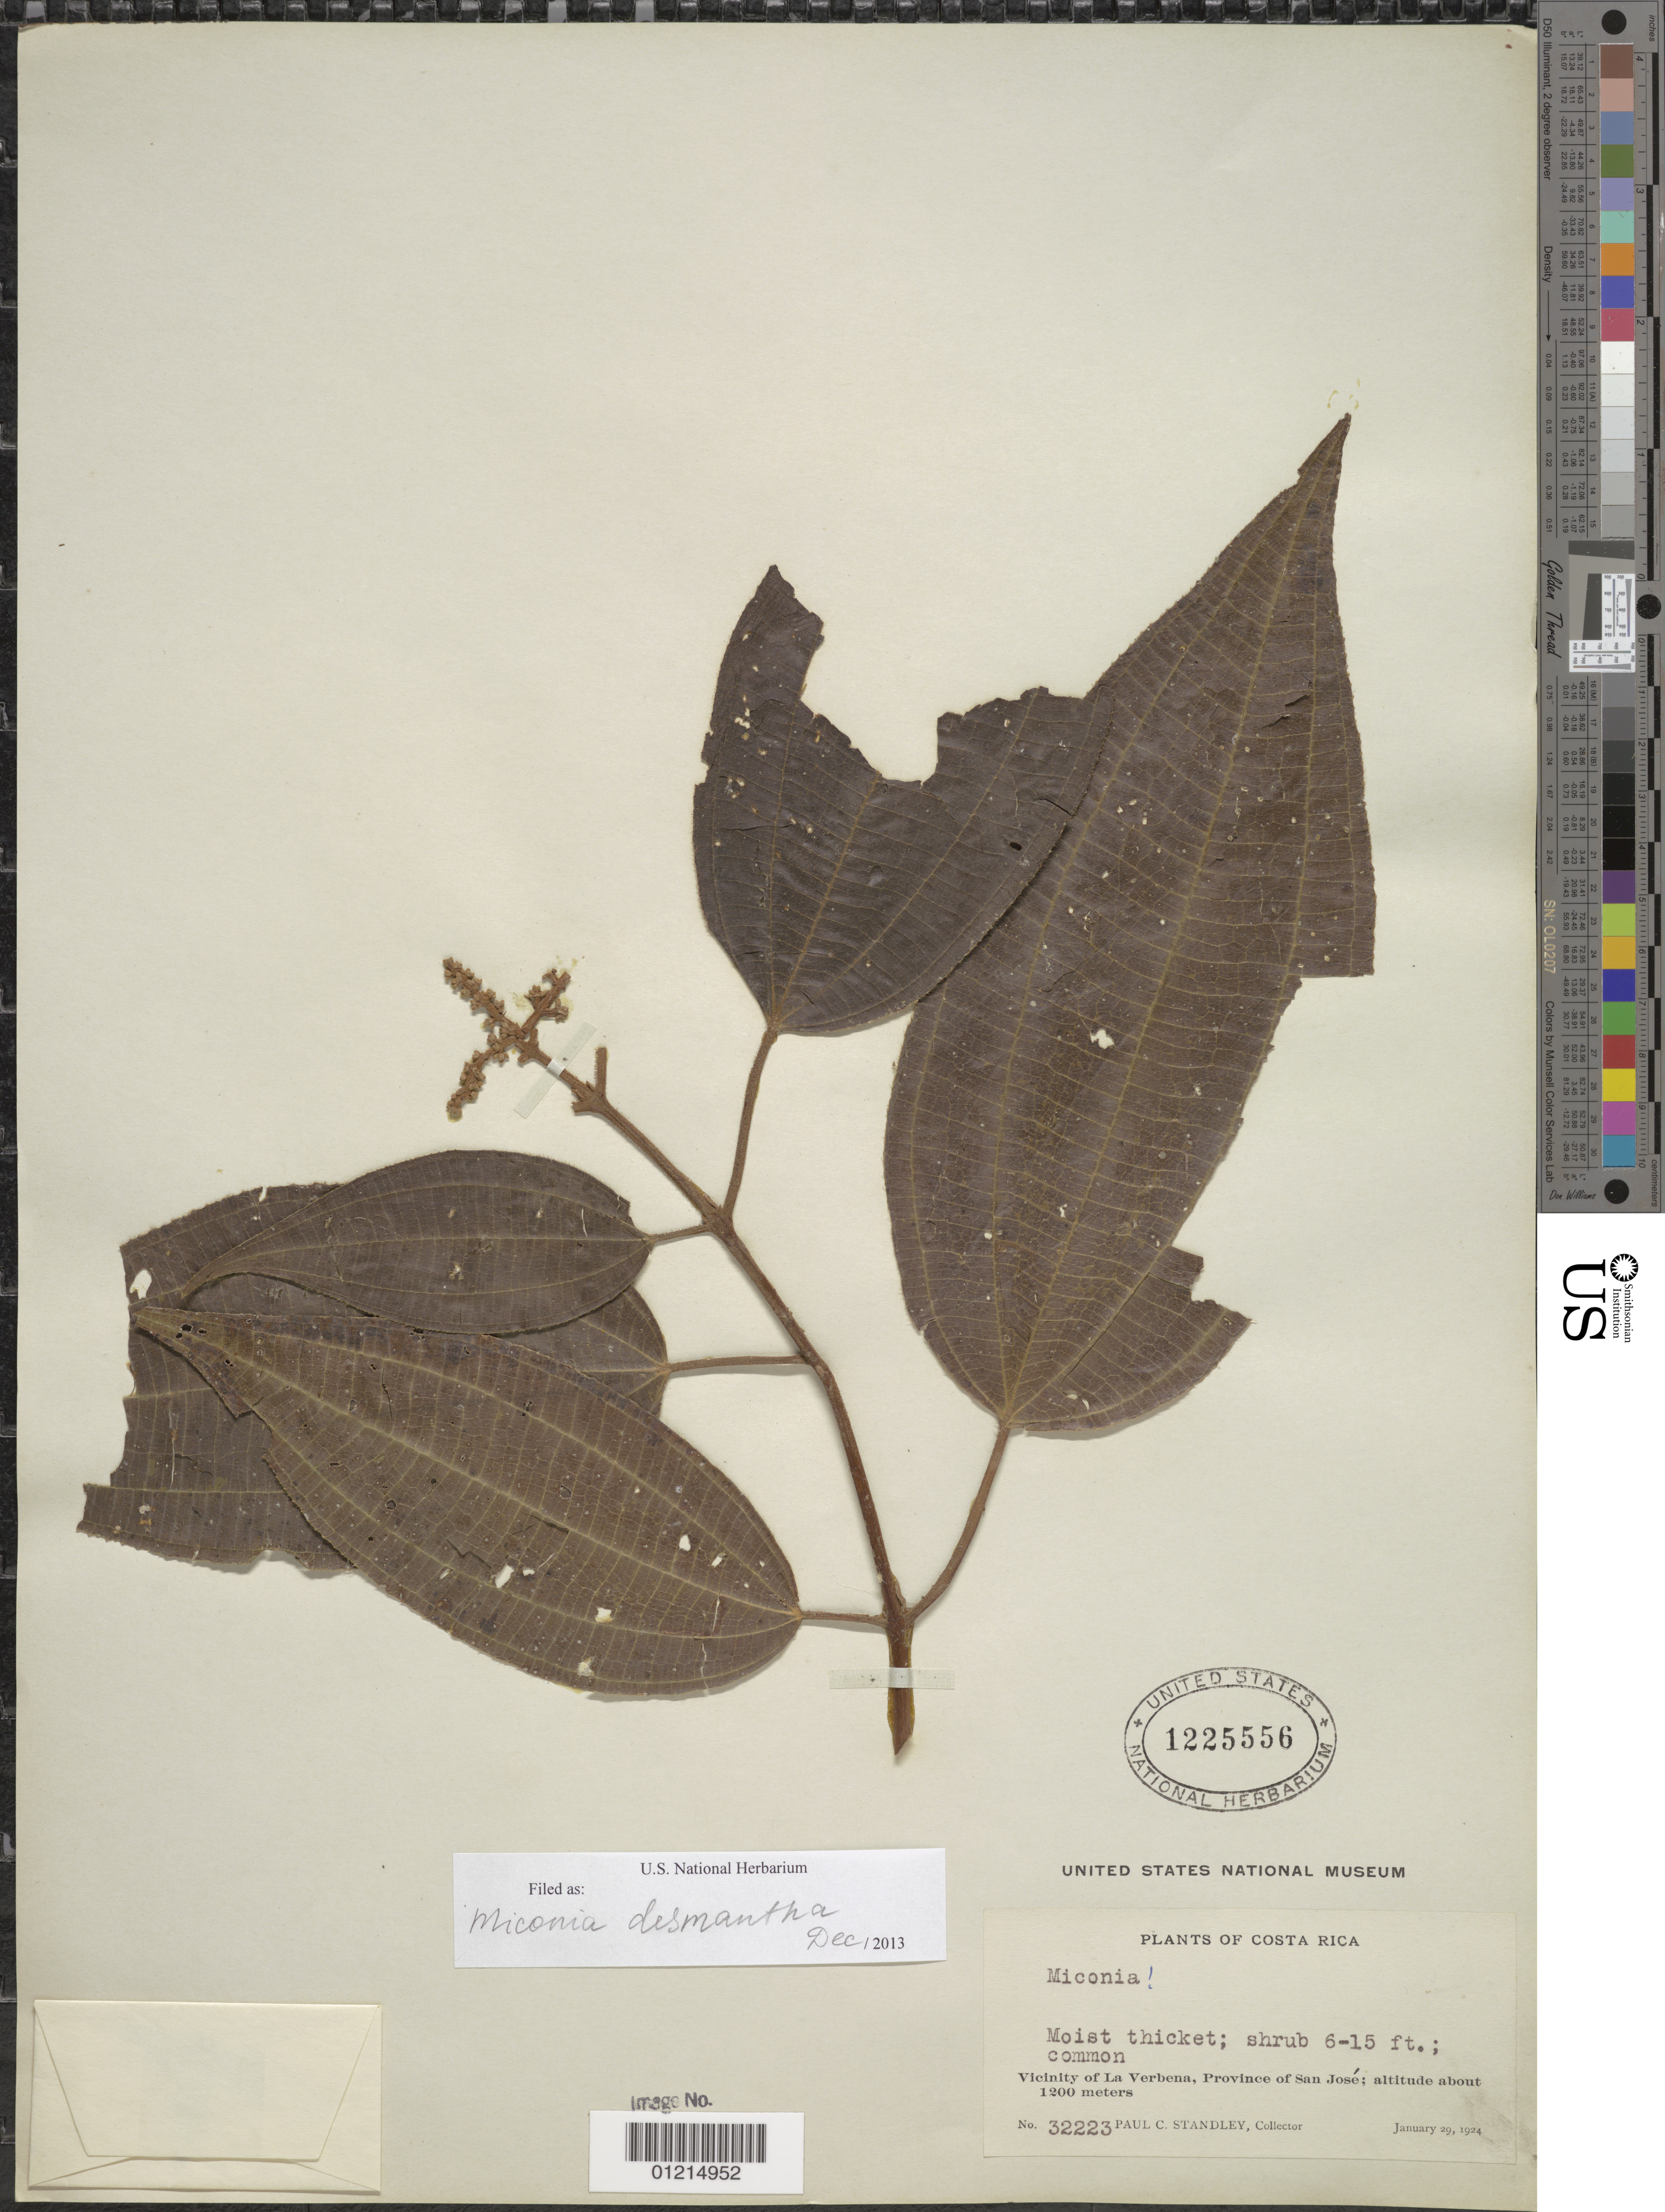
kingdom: Plantae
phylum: Tracheophyta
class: Magnoliopsida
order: Myrtales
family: Melastomataceae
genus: Miconia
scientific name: Miconia desmantha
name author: Benth.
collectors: P. C. Standley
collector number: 32223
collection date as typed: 29 Jan 1924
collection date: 1924-01-29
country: Costa Rica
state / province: San José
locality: Vicinity of La Verbena.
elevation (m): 1200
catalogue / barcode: US 1225556